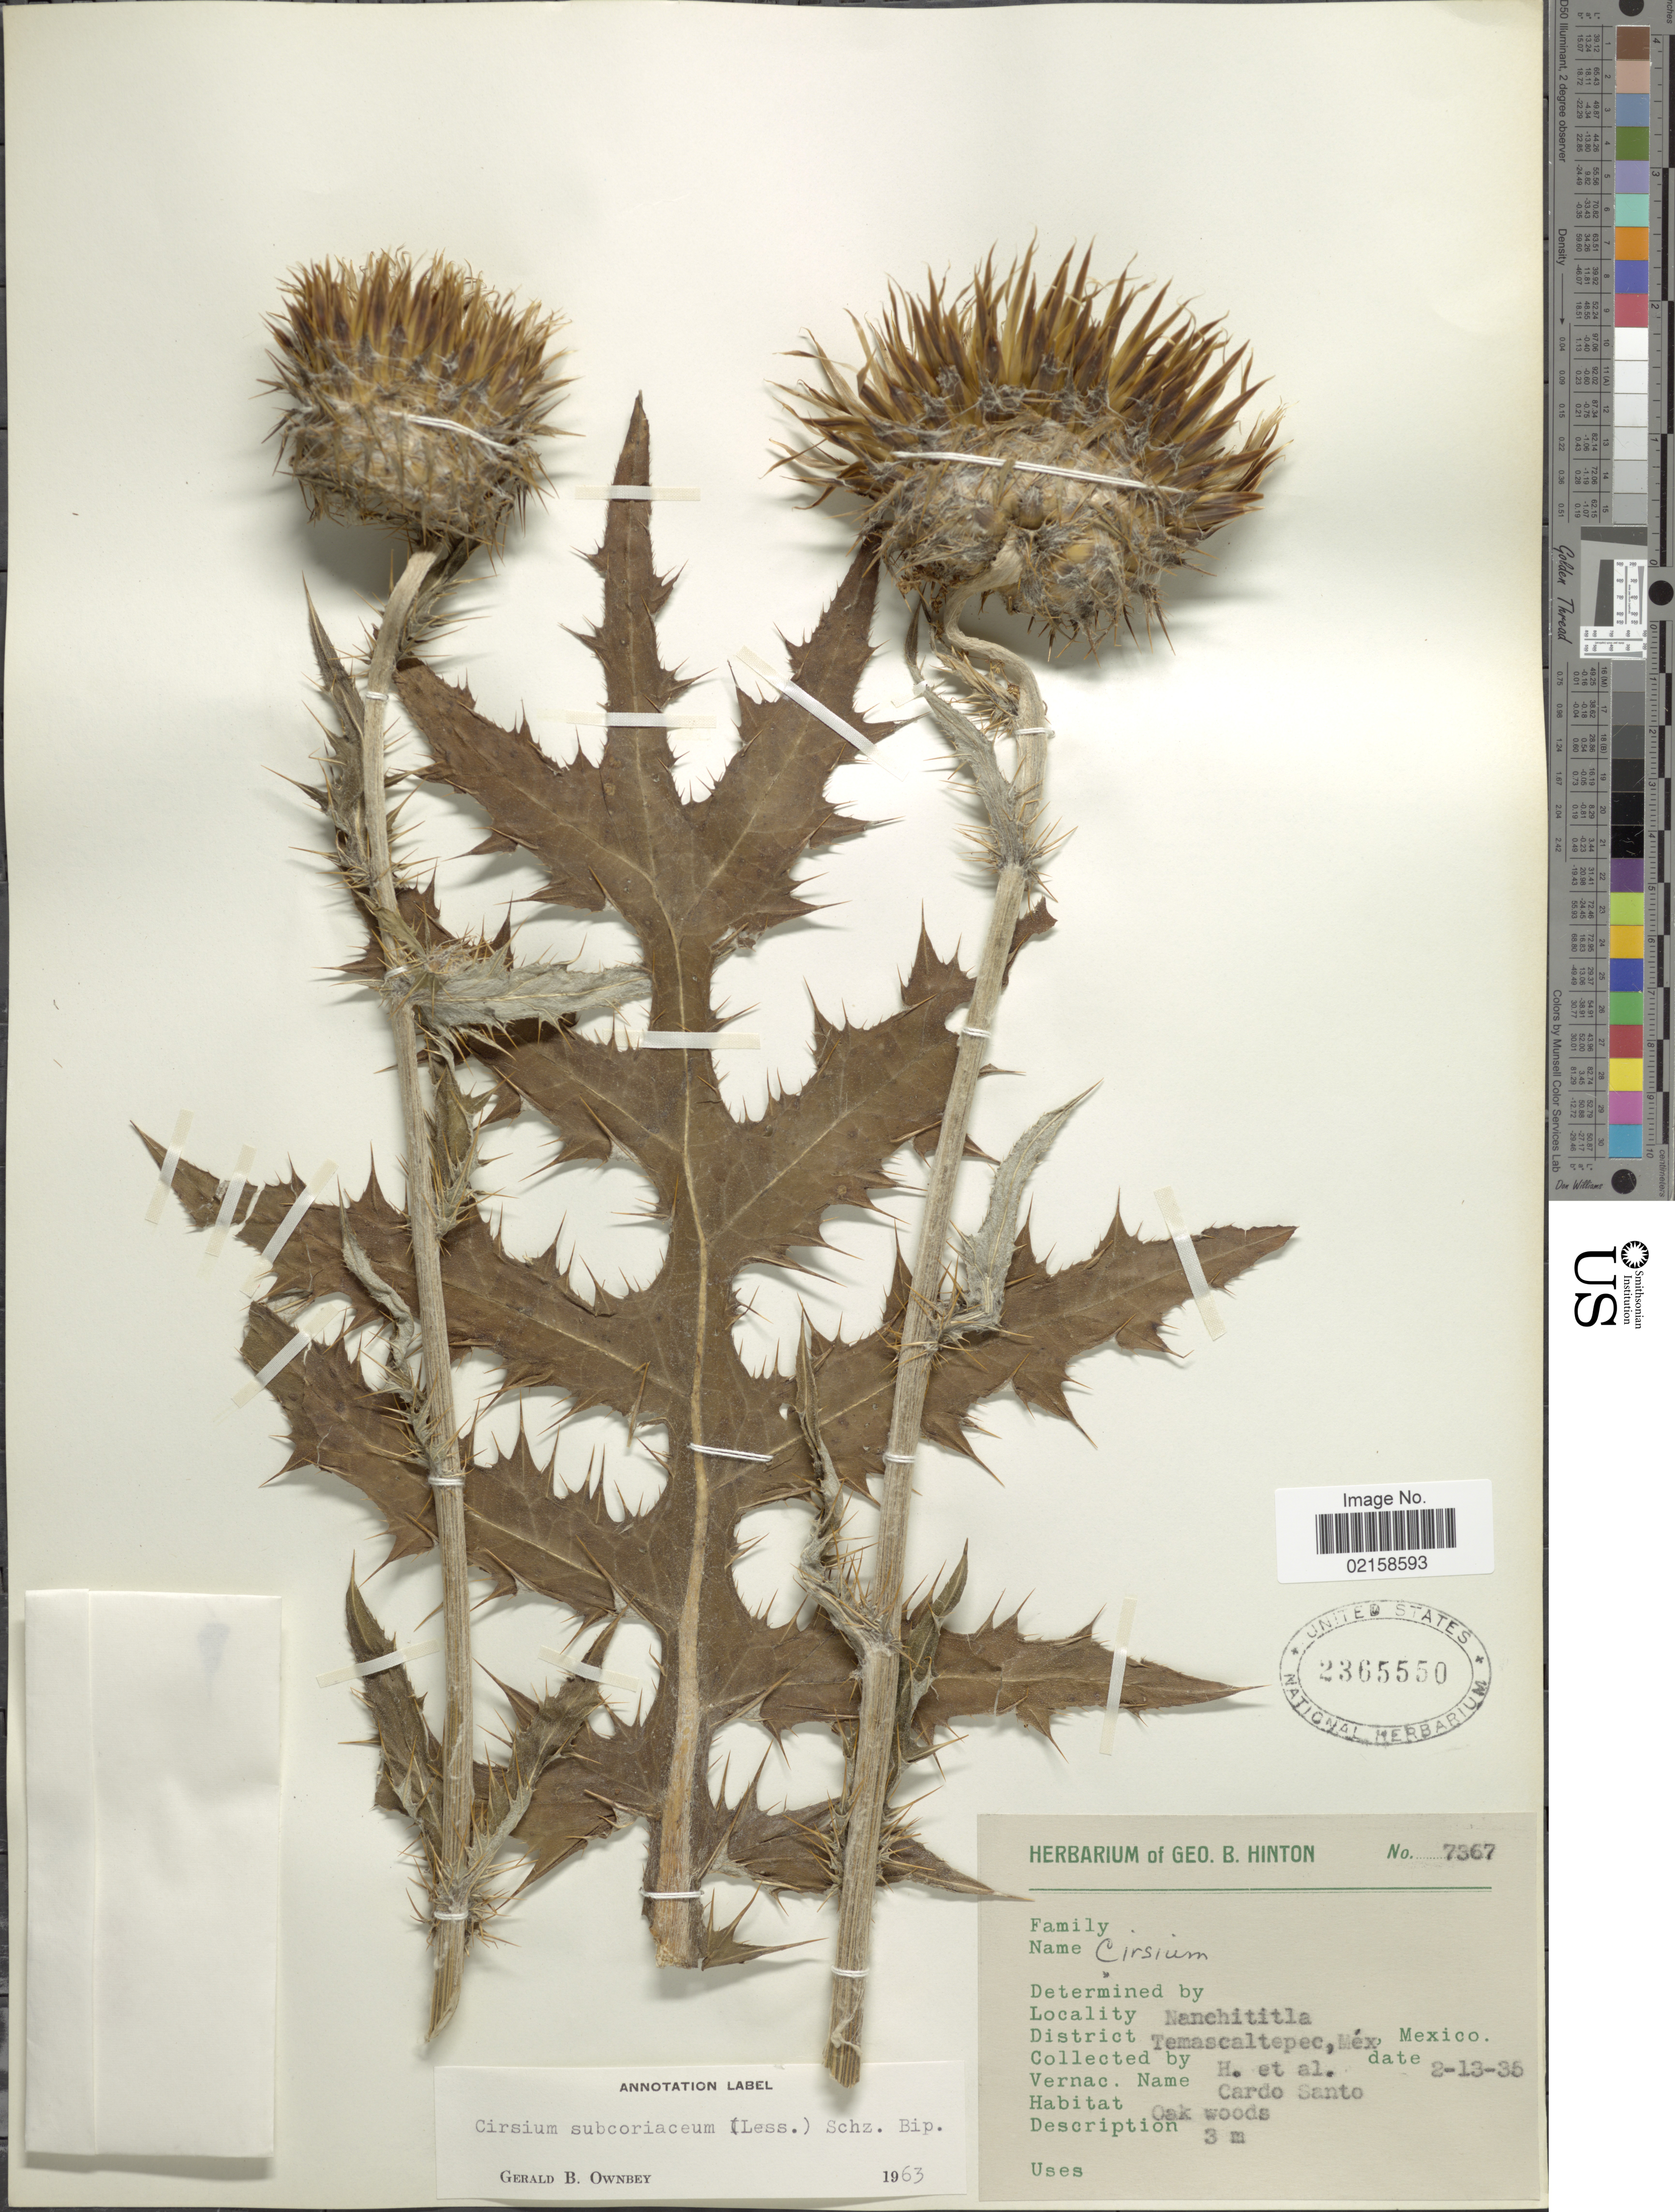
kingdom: Plantae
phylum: Tracheophyta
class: Magnoliopsida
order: Asterales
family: Asteraceae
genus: Cirsium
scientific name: Cirsium subcoriaceum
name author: (Less.) Sch. Bip.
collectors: G. B. Hinton & et al.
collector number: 7367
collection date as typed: Transcribed d/m/y: 13/2/35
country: Mexico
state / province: México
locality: Nanchititla, District Temascaltepec.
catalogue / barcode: US 2365550